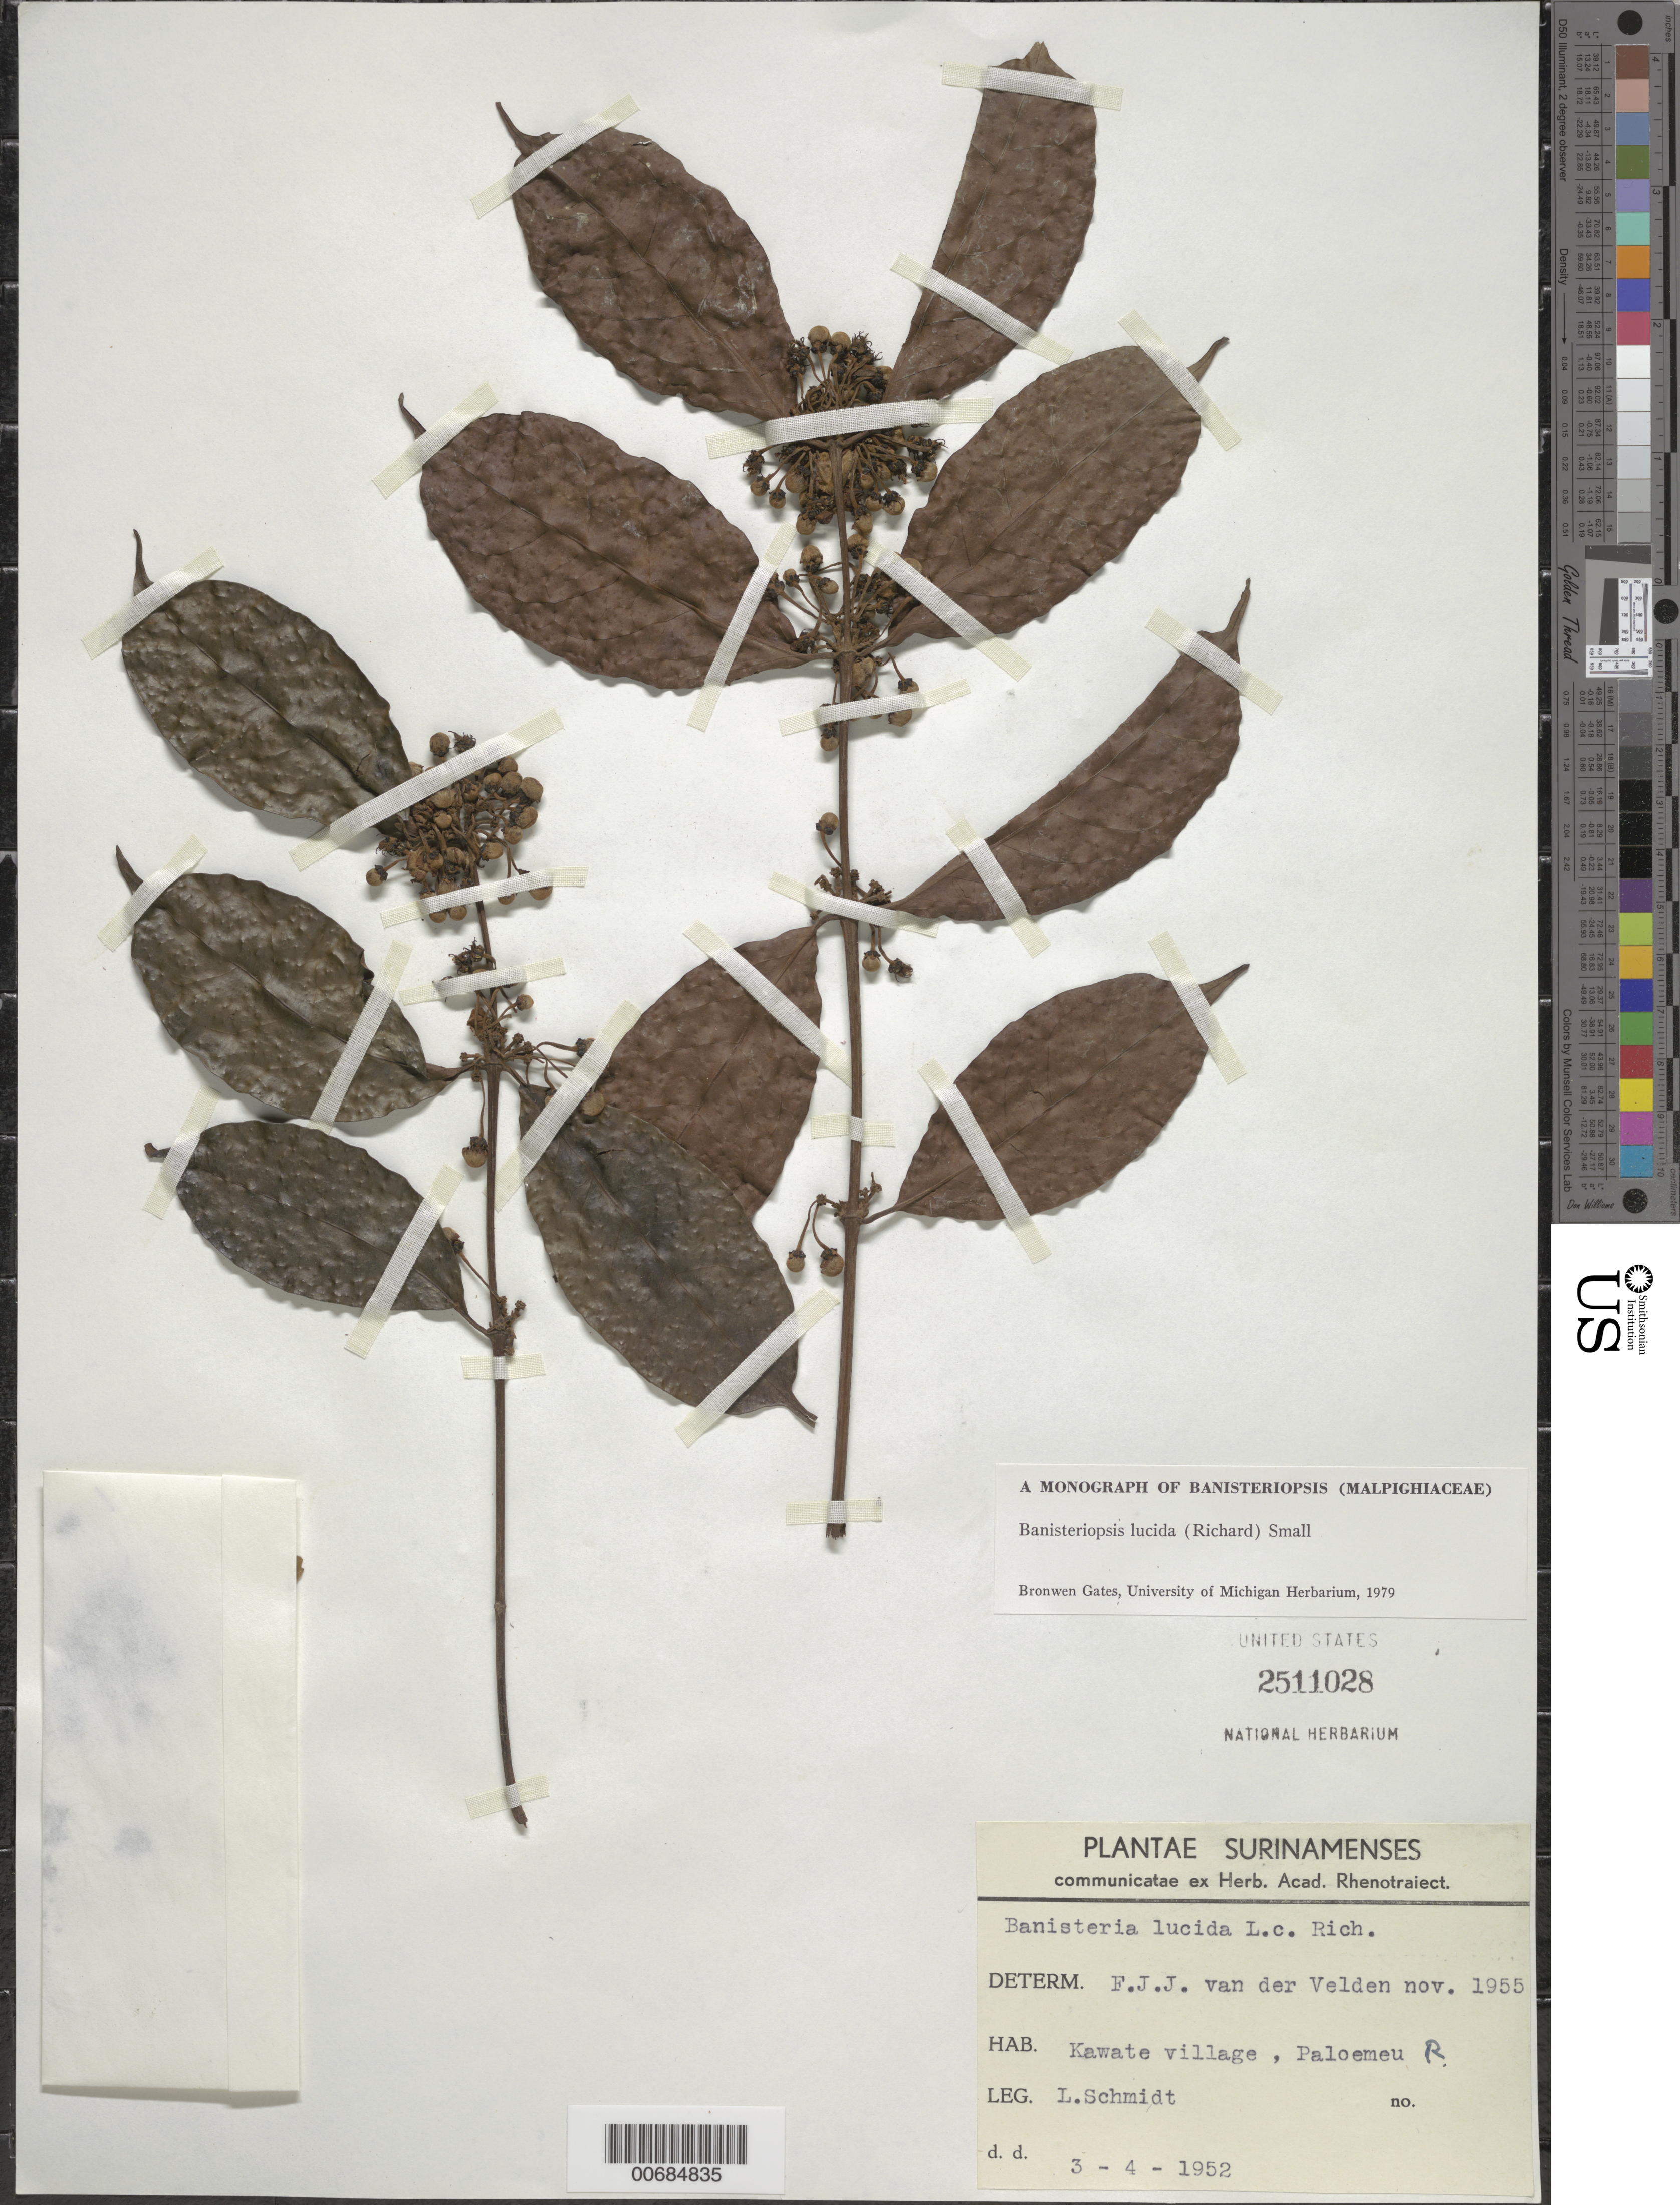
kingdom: Plantae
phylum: Tracheophyta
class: Magnoliopsida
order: Malpighiales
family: Malpighiaceae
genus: Banisteriopsis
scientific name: Banisteriopsis lucida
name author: (Rich.) Small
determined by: Gates, B.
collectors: L. Schmidt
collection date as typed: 3-Apr-52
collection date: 1952-04-03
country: Suriname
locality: Kawata Village, Paloemeu R.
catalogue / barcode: US 2511028